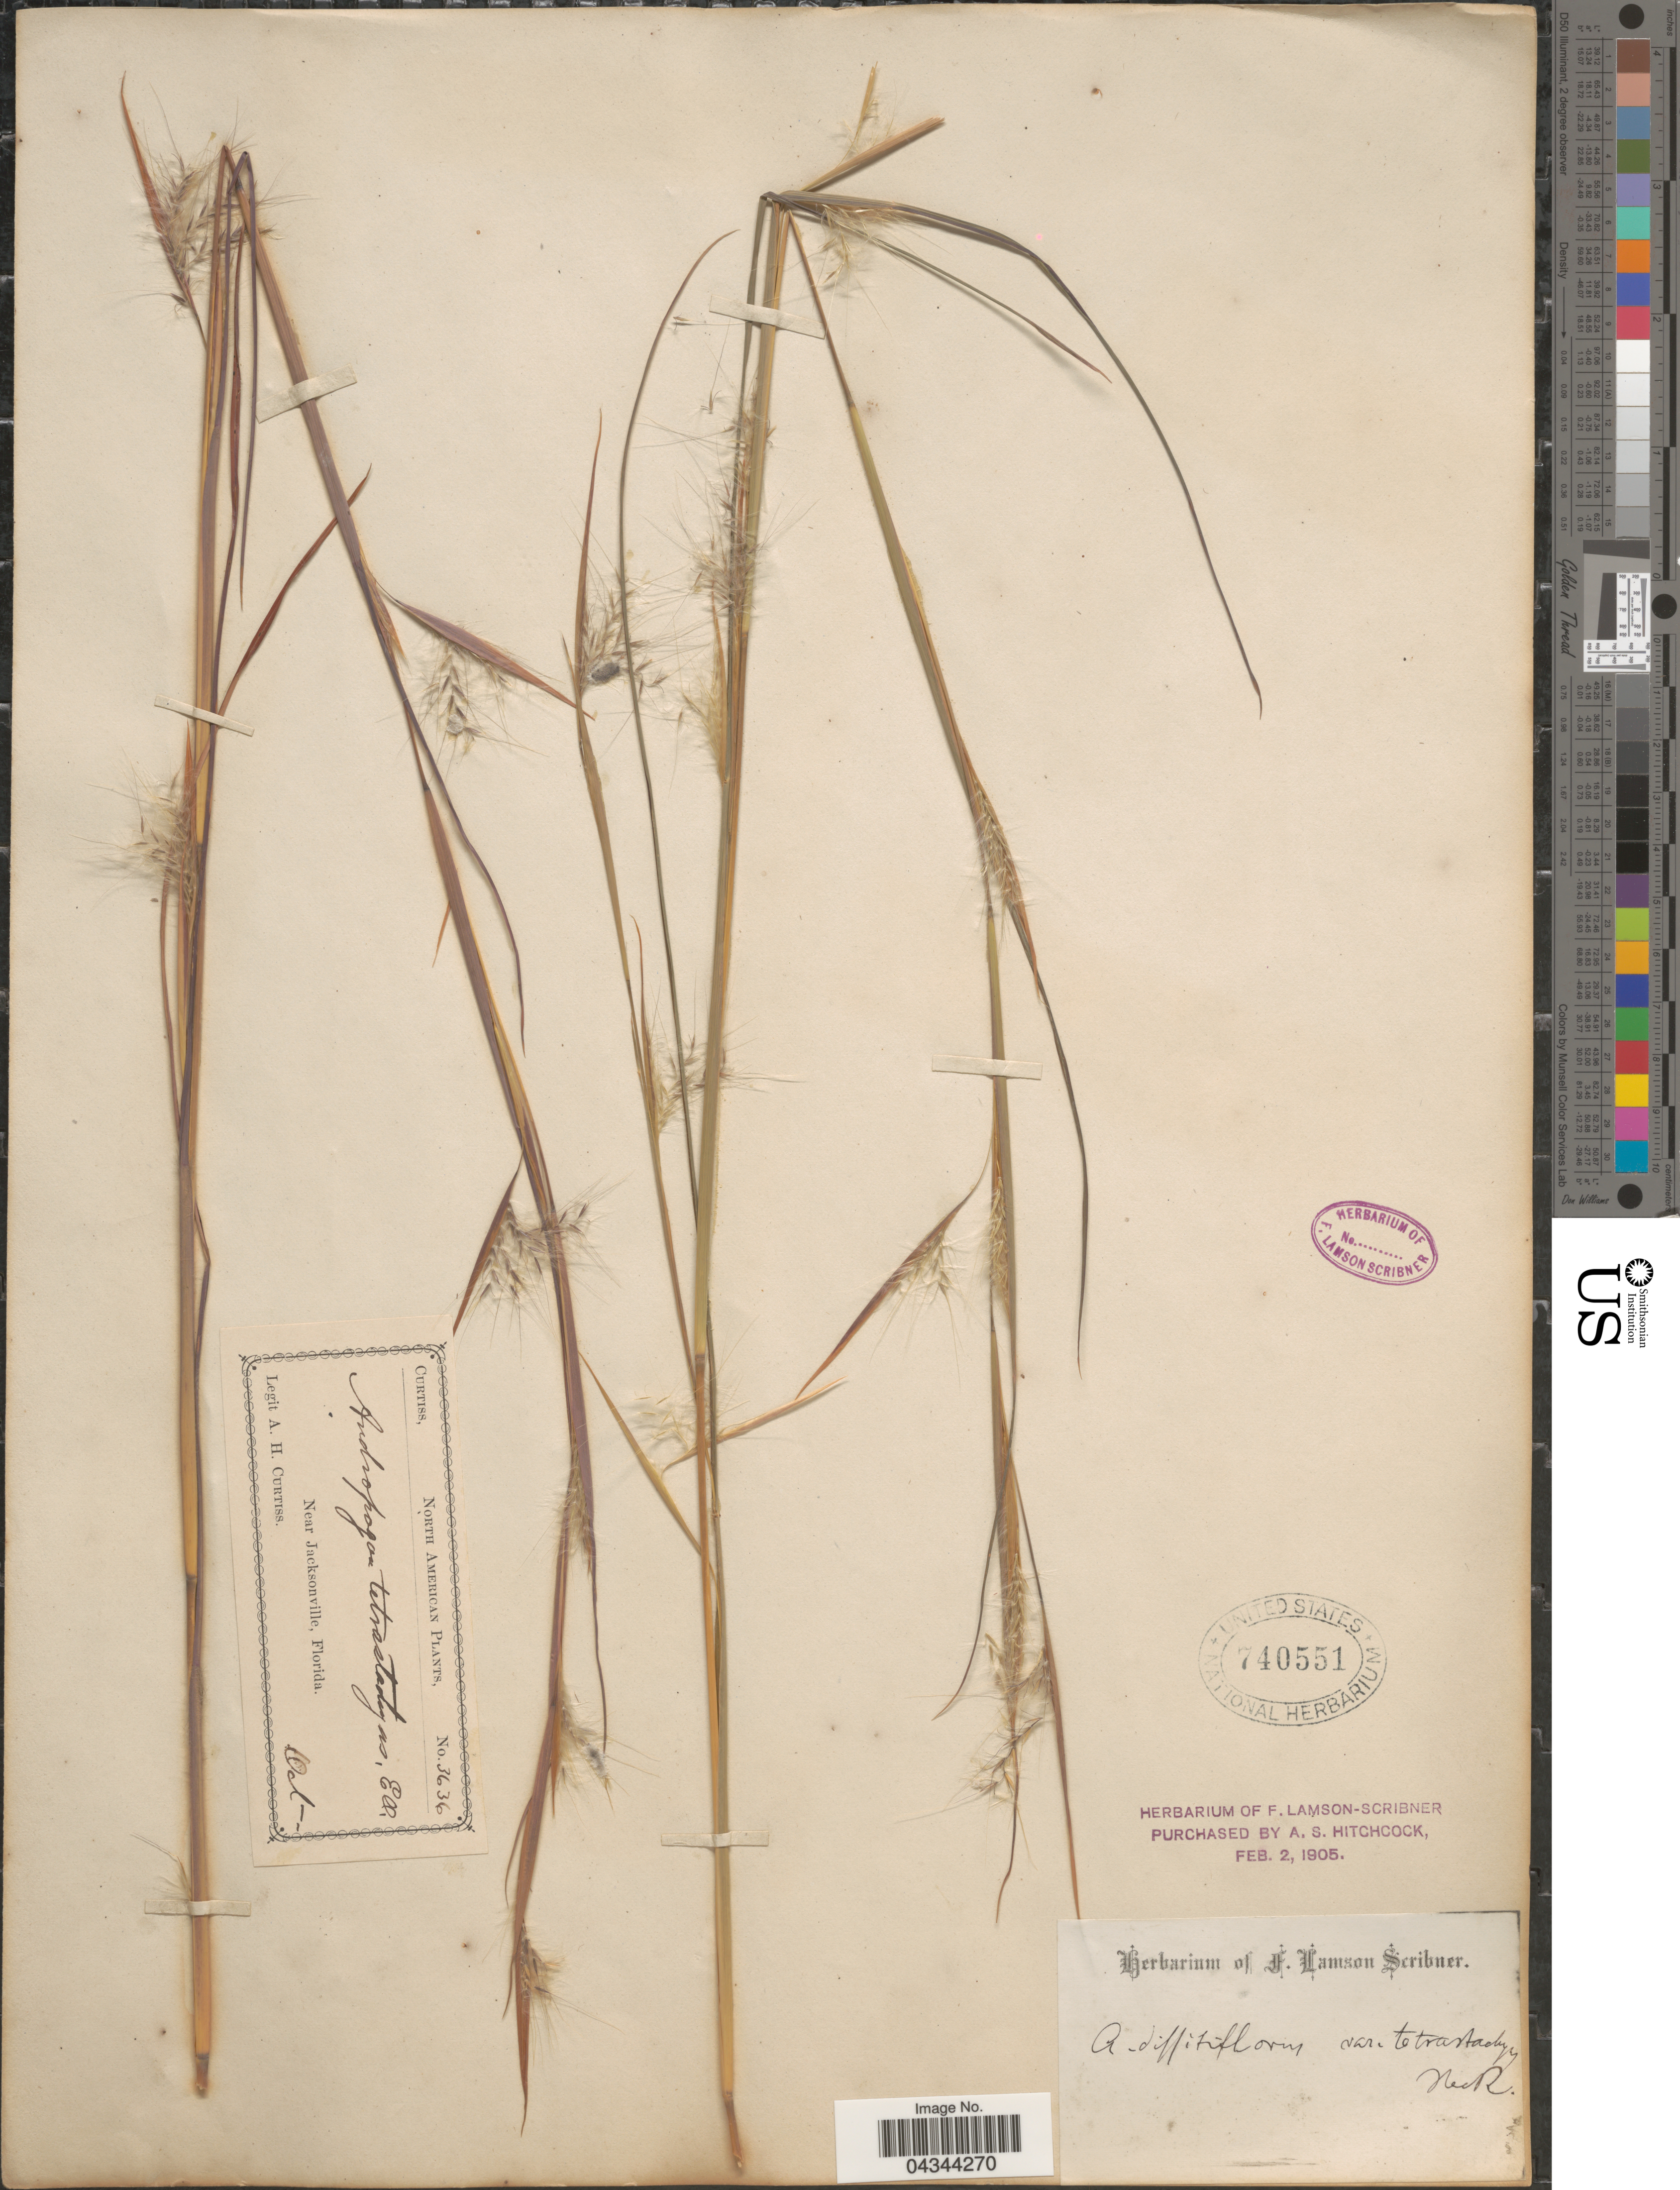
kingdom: Plantae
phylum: Tracheophyta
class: Liliopsida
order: Poales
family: Poaceae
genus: Andropogon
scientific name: Andropogon virginicus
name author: L.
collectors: A. H. Curtiss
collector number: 3636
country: United States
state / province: Florida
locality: Near Jacksonville.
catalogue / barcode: US 740551